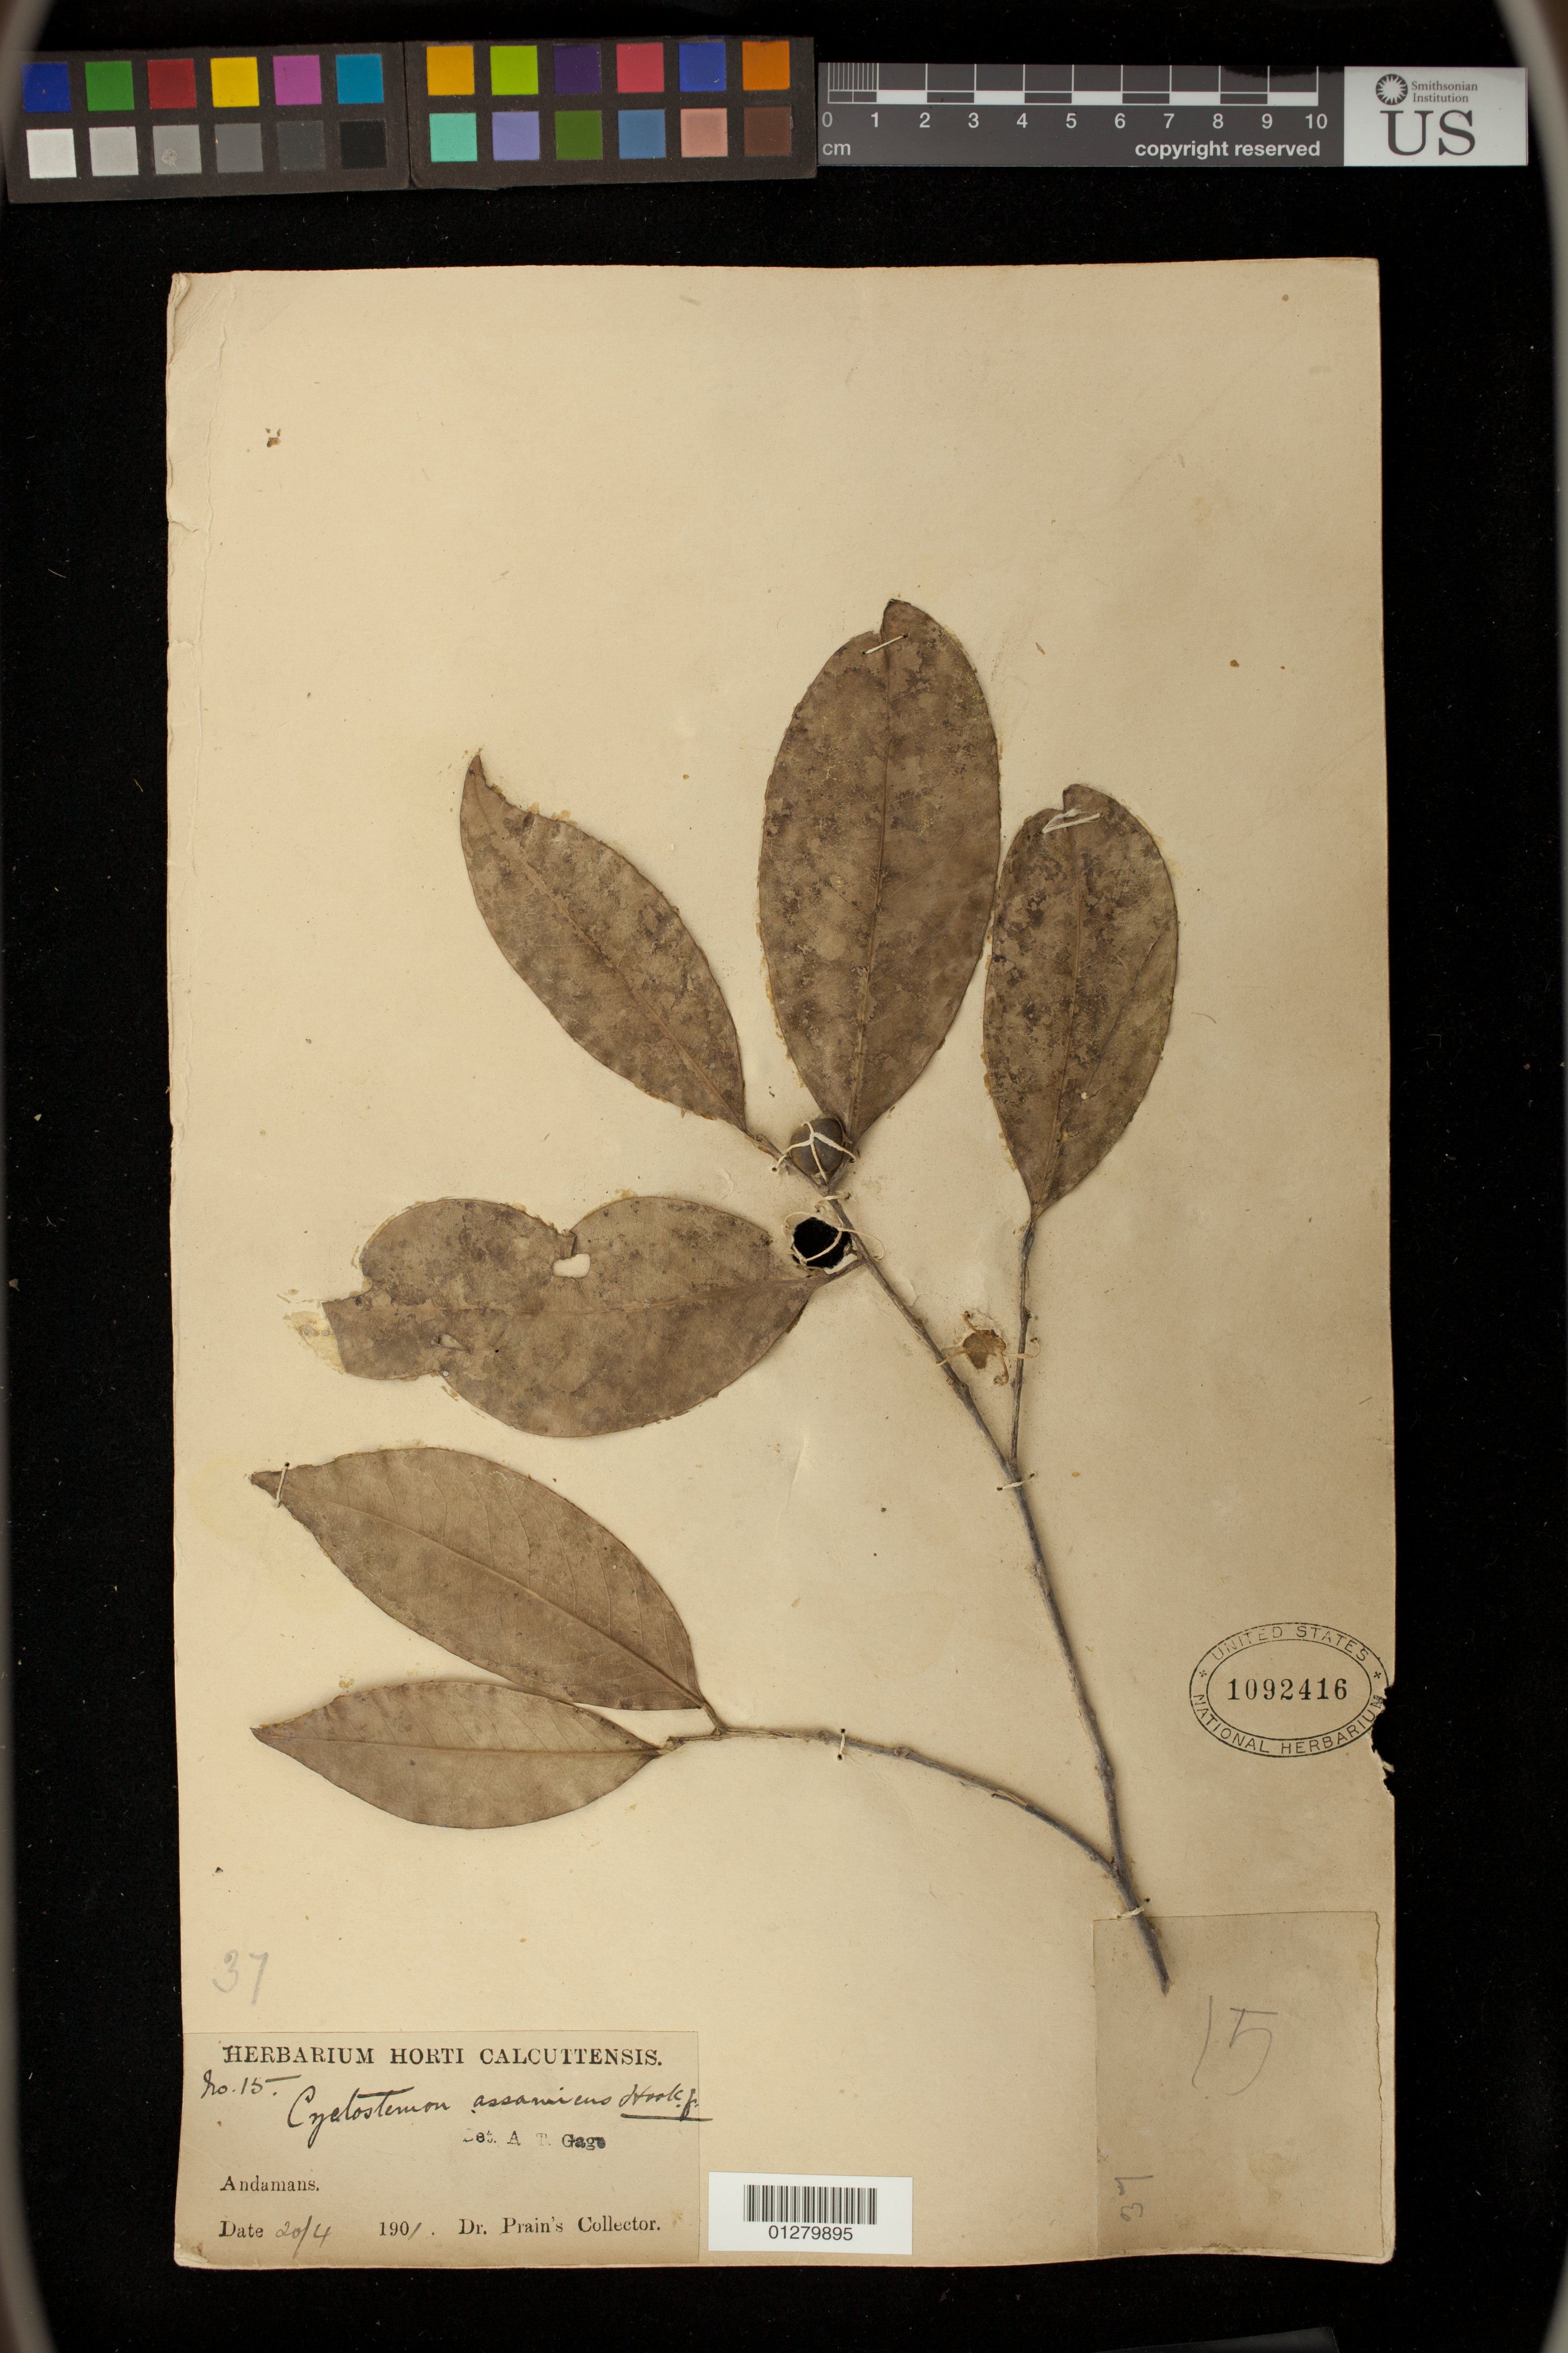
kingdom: Plantae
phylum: Tracheophyta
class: Magnoliopsida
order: Malpighiales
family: Putranjivaceae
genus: Drypetes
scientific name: Drypetes assamica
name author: (Hook. f.) Pax & K. Hoffm.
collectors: -- Prain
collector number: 15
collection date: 1901-04-20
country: India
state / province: Andaman and Nicobar Islands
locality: Andaman Island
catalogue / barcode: US 1092416